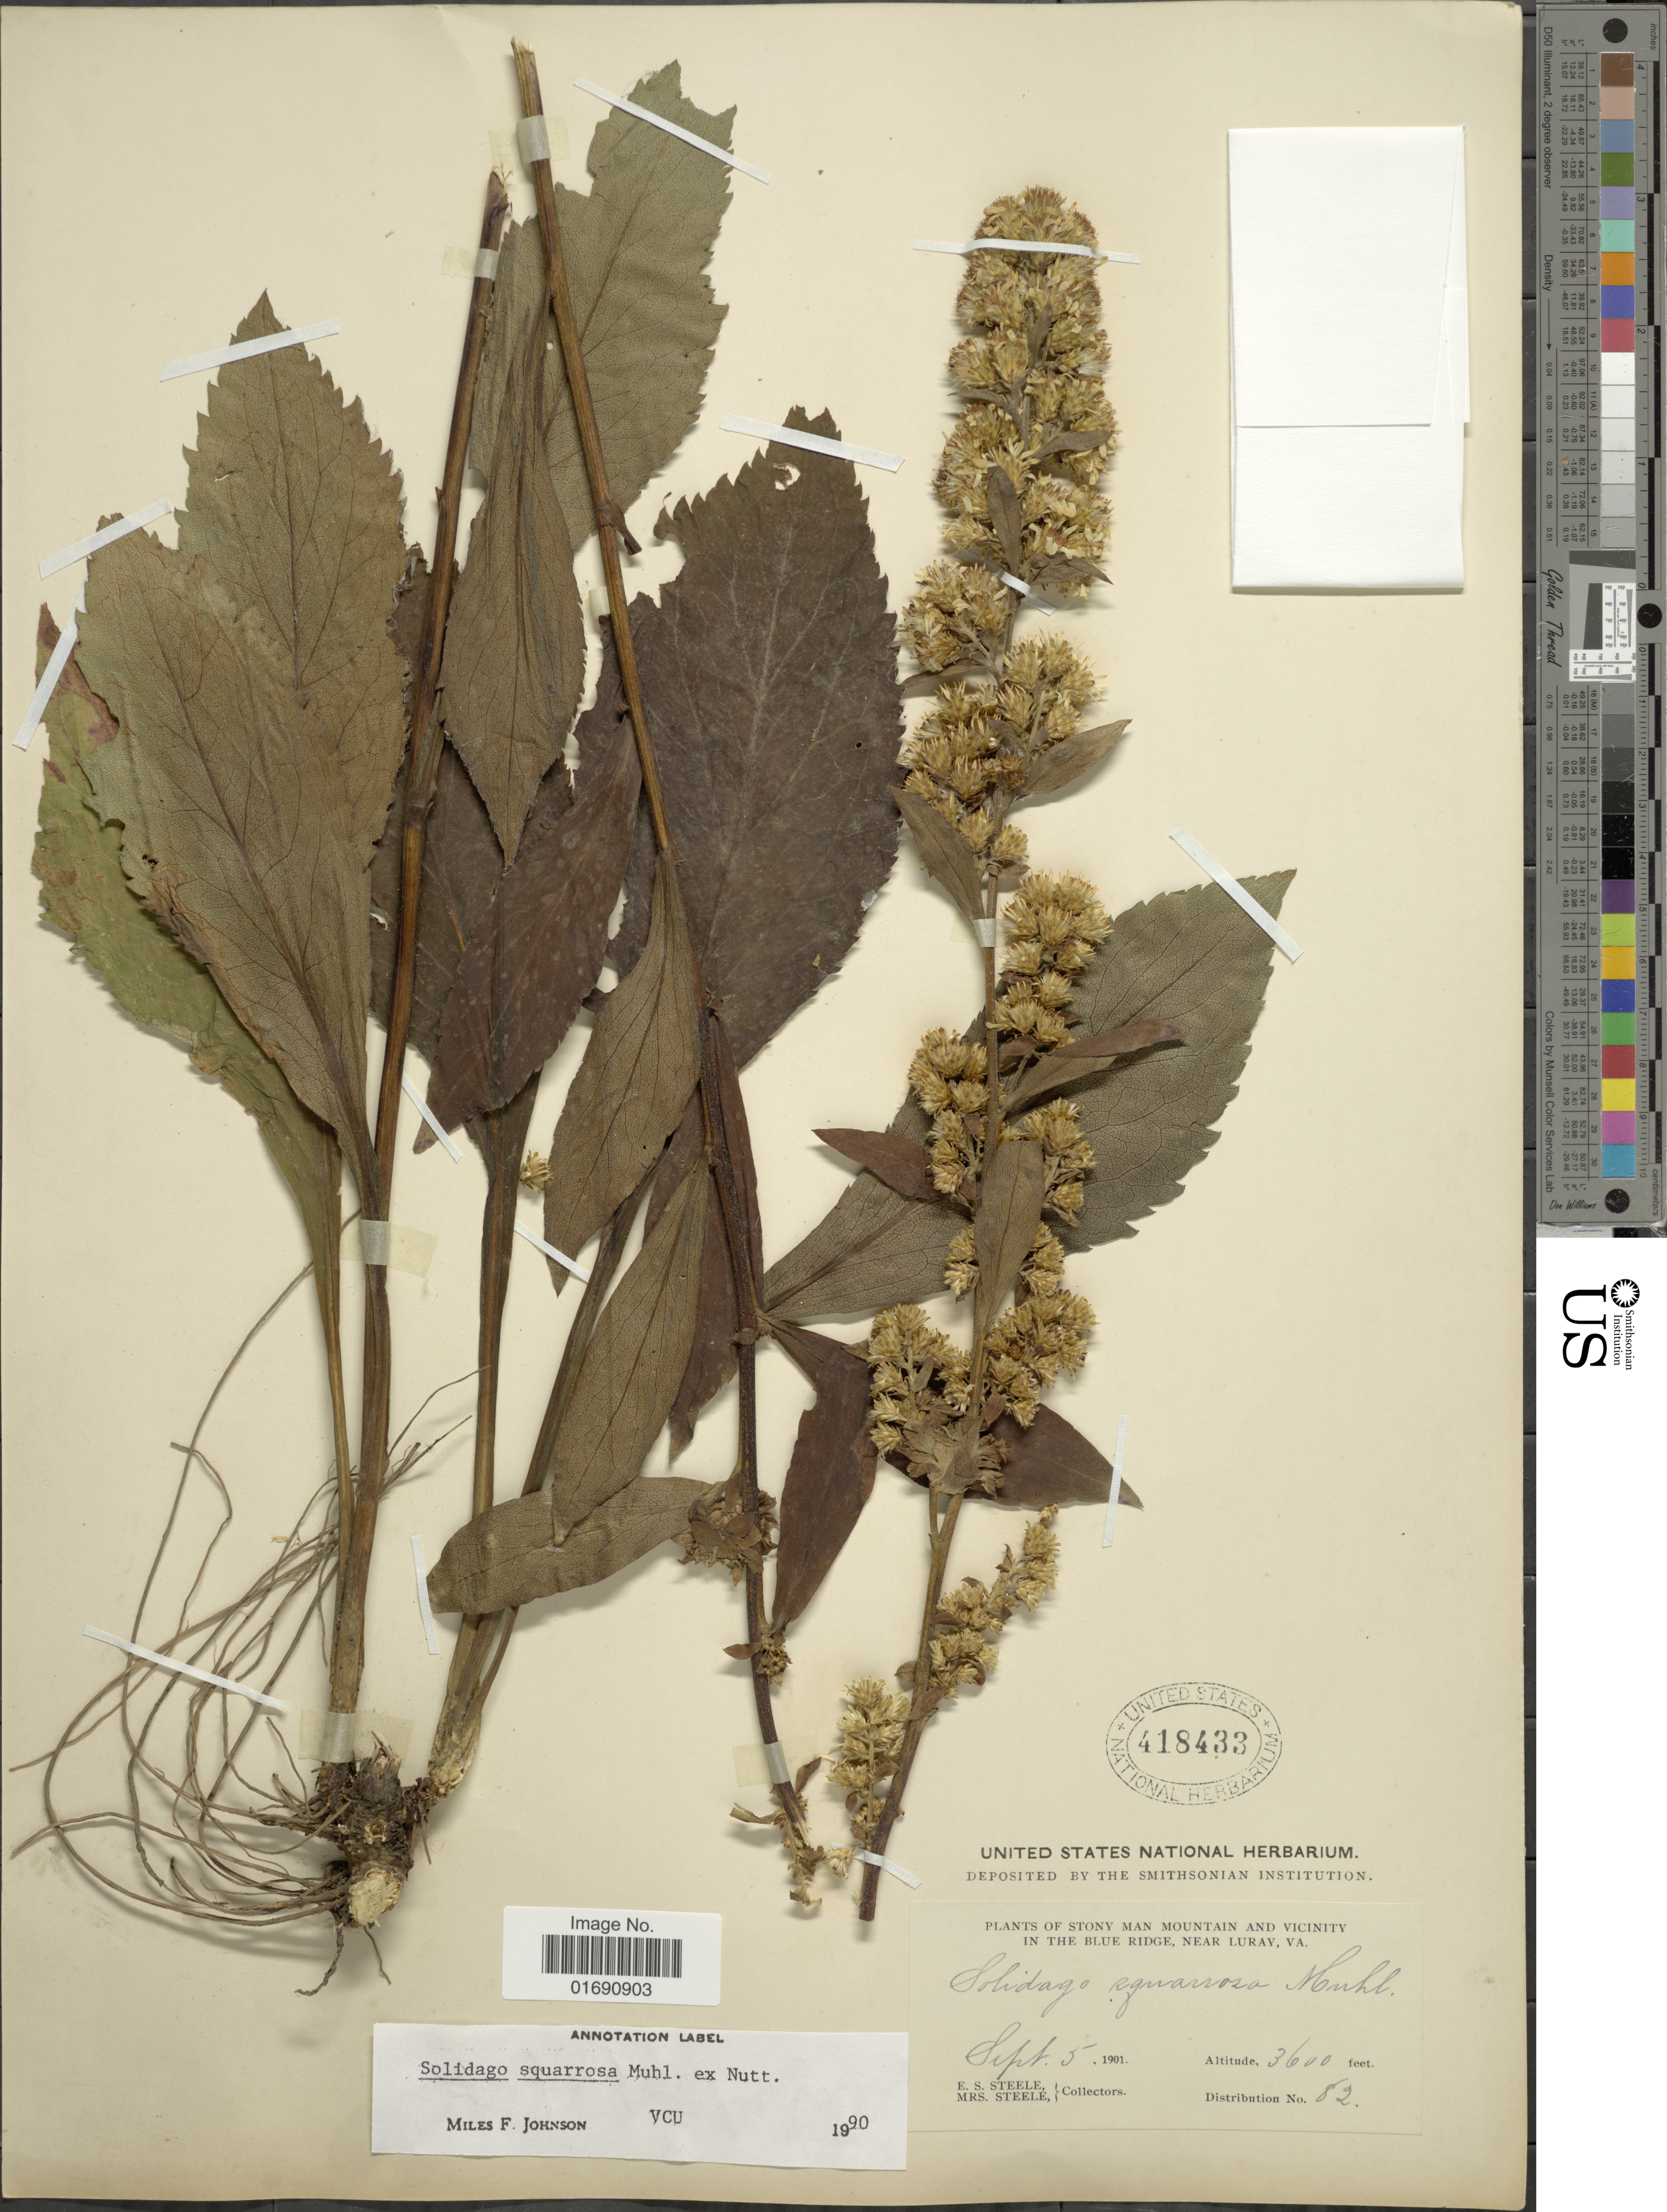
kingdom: Plantae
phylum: Tracheophyta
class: Magnoliopsida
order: Asterales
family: Asteraceae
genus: Solidago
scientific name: Solidago squarrosa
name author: Muhl.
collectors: E. Steele & Mrs. E. S. Steele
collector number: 82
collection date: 1901-09-05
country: United States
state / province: Virginia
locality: Stony Man Mountain and Vicinity in the Blue Ridge, near Lurav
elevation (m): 1097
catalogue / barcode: US 418433